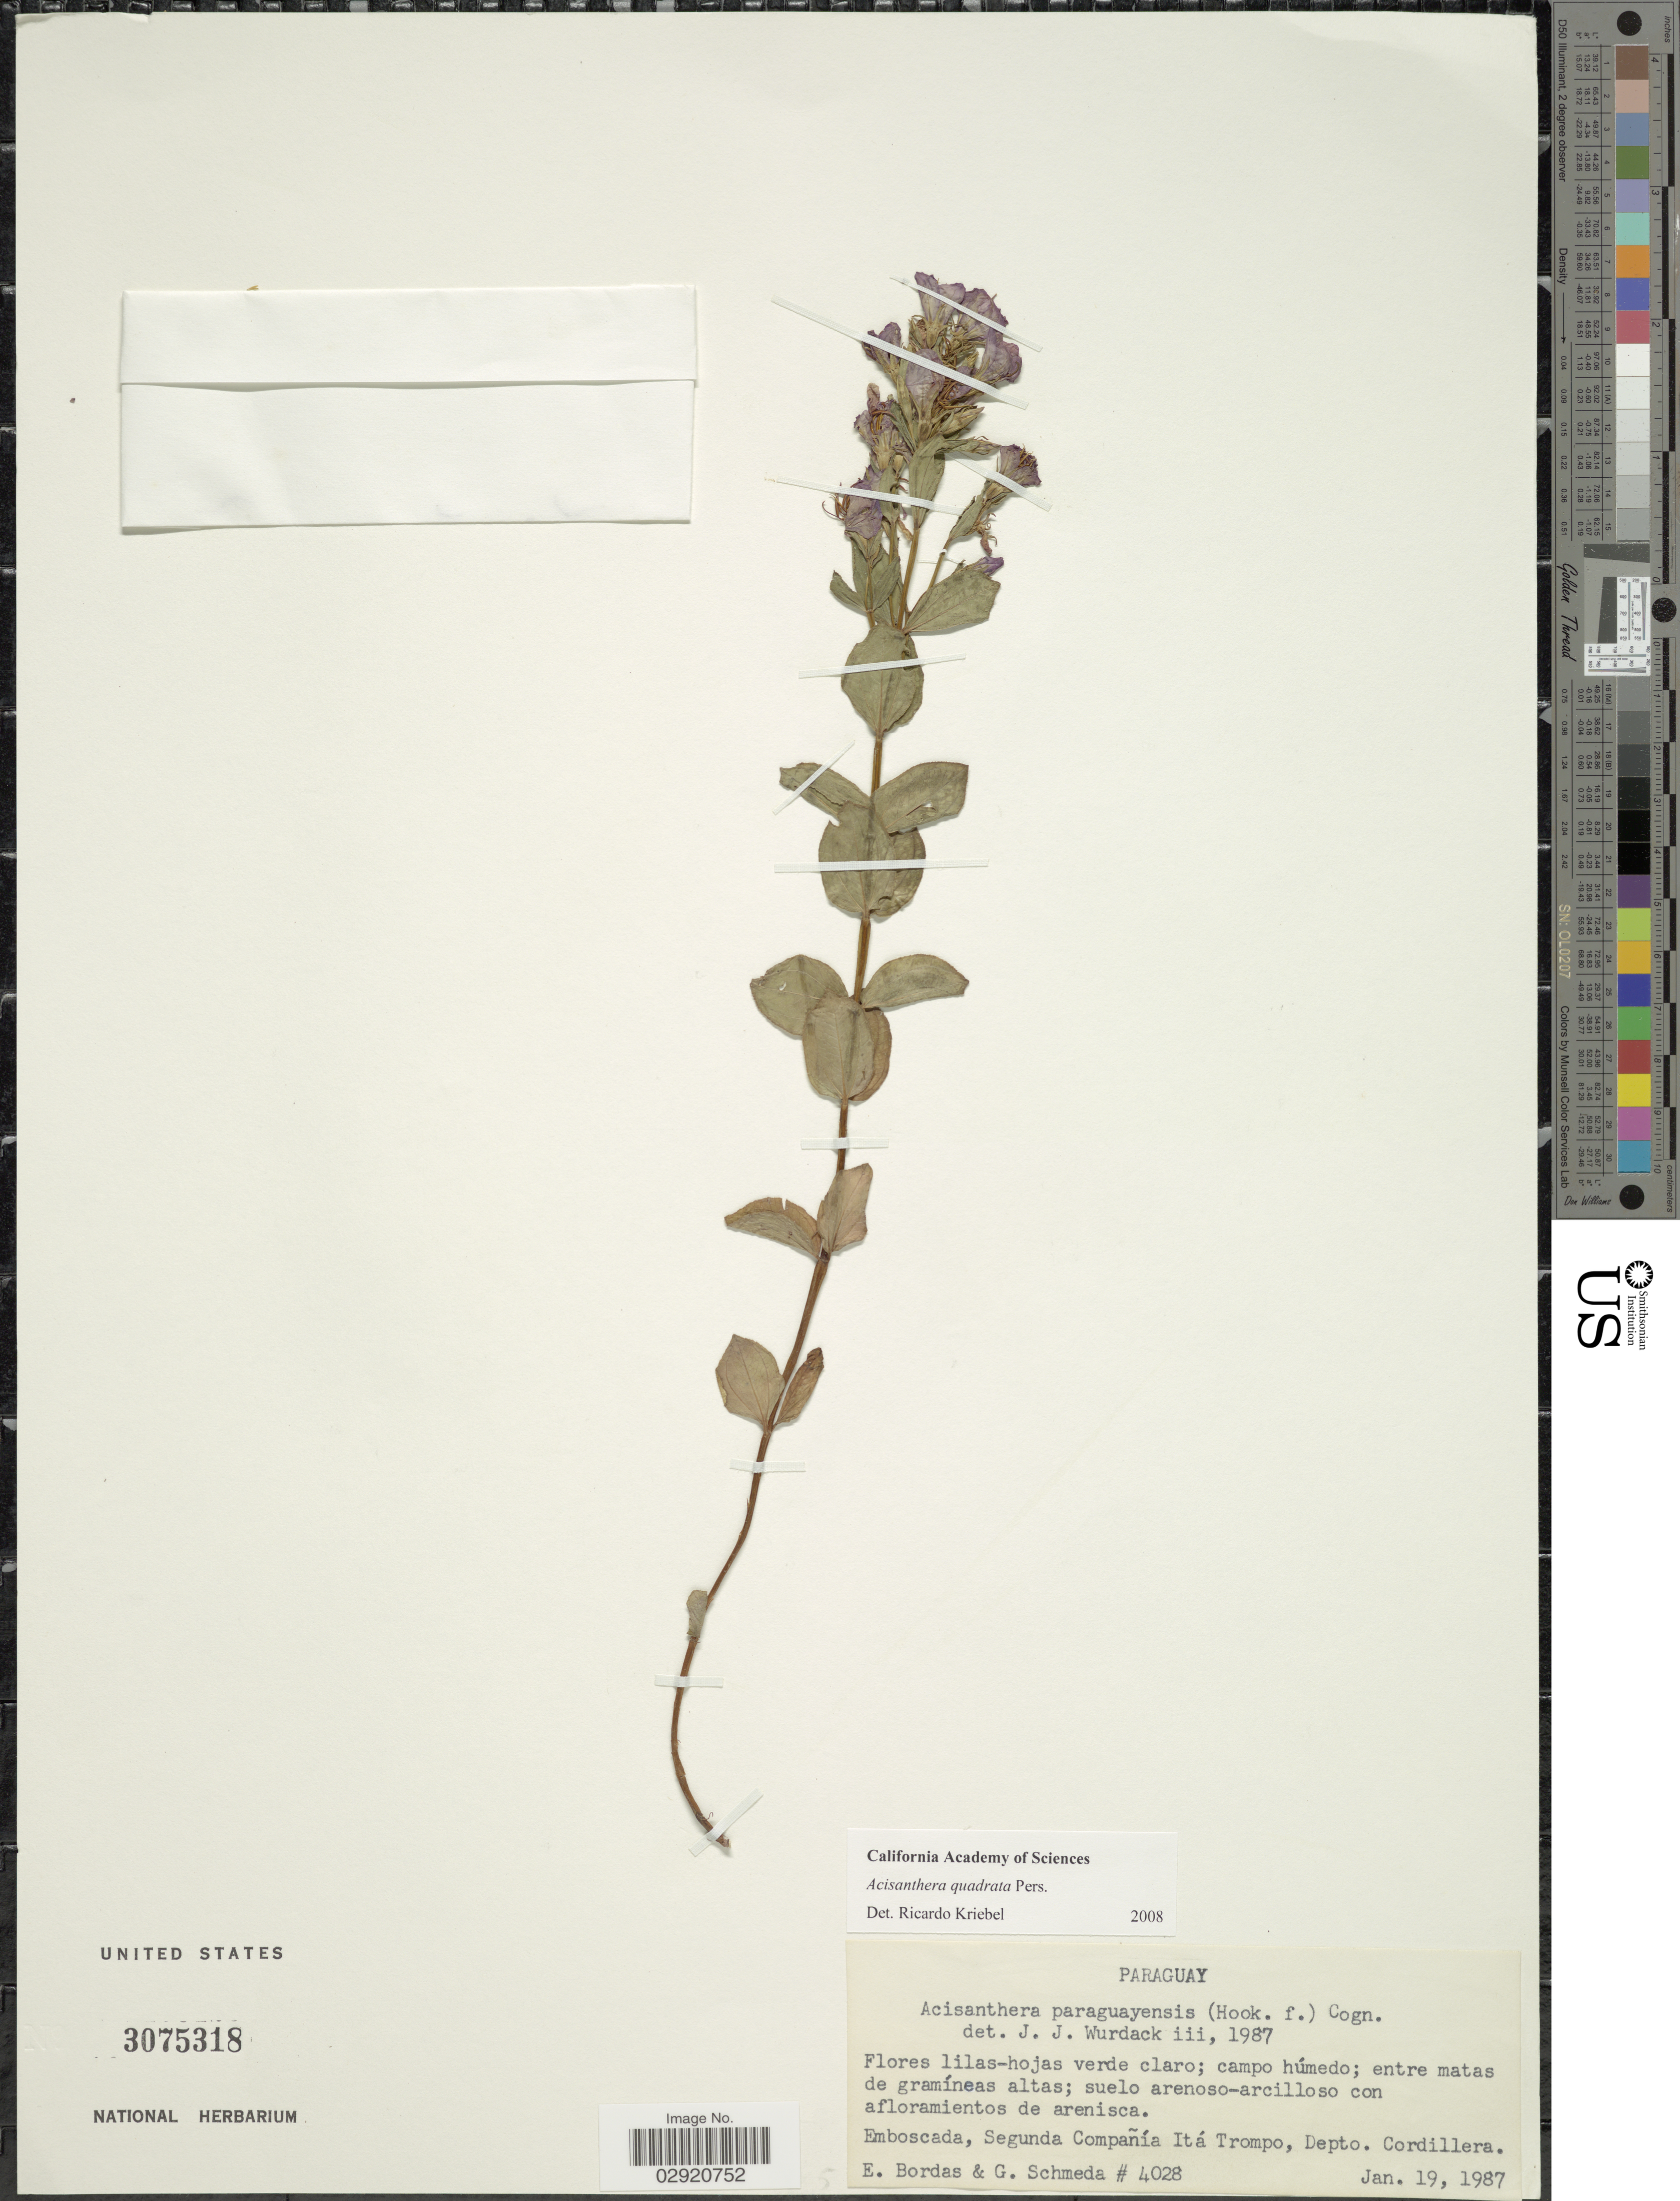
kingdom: Plantae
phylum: Tracheophyta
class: Magnoliopsida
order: Myrtales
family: Melastomataceae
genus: Acisanthera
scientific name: Acisanthera alsinefolia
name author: (DC.) Triana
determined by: Nunes da Silva, Diego, (RB), Jardim Botanico do Rio de Janeiro - Herbario (BRAZIL)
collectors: E. Bordas & G. Schmeda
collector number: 4028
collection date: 1987-01-19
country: Paraguay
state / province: Cordillera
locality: Emboscada, Segunda Compañía Itá Trompo, Depto. Cordillera.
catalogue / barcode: US 3075318